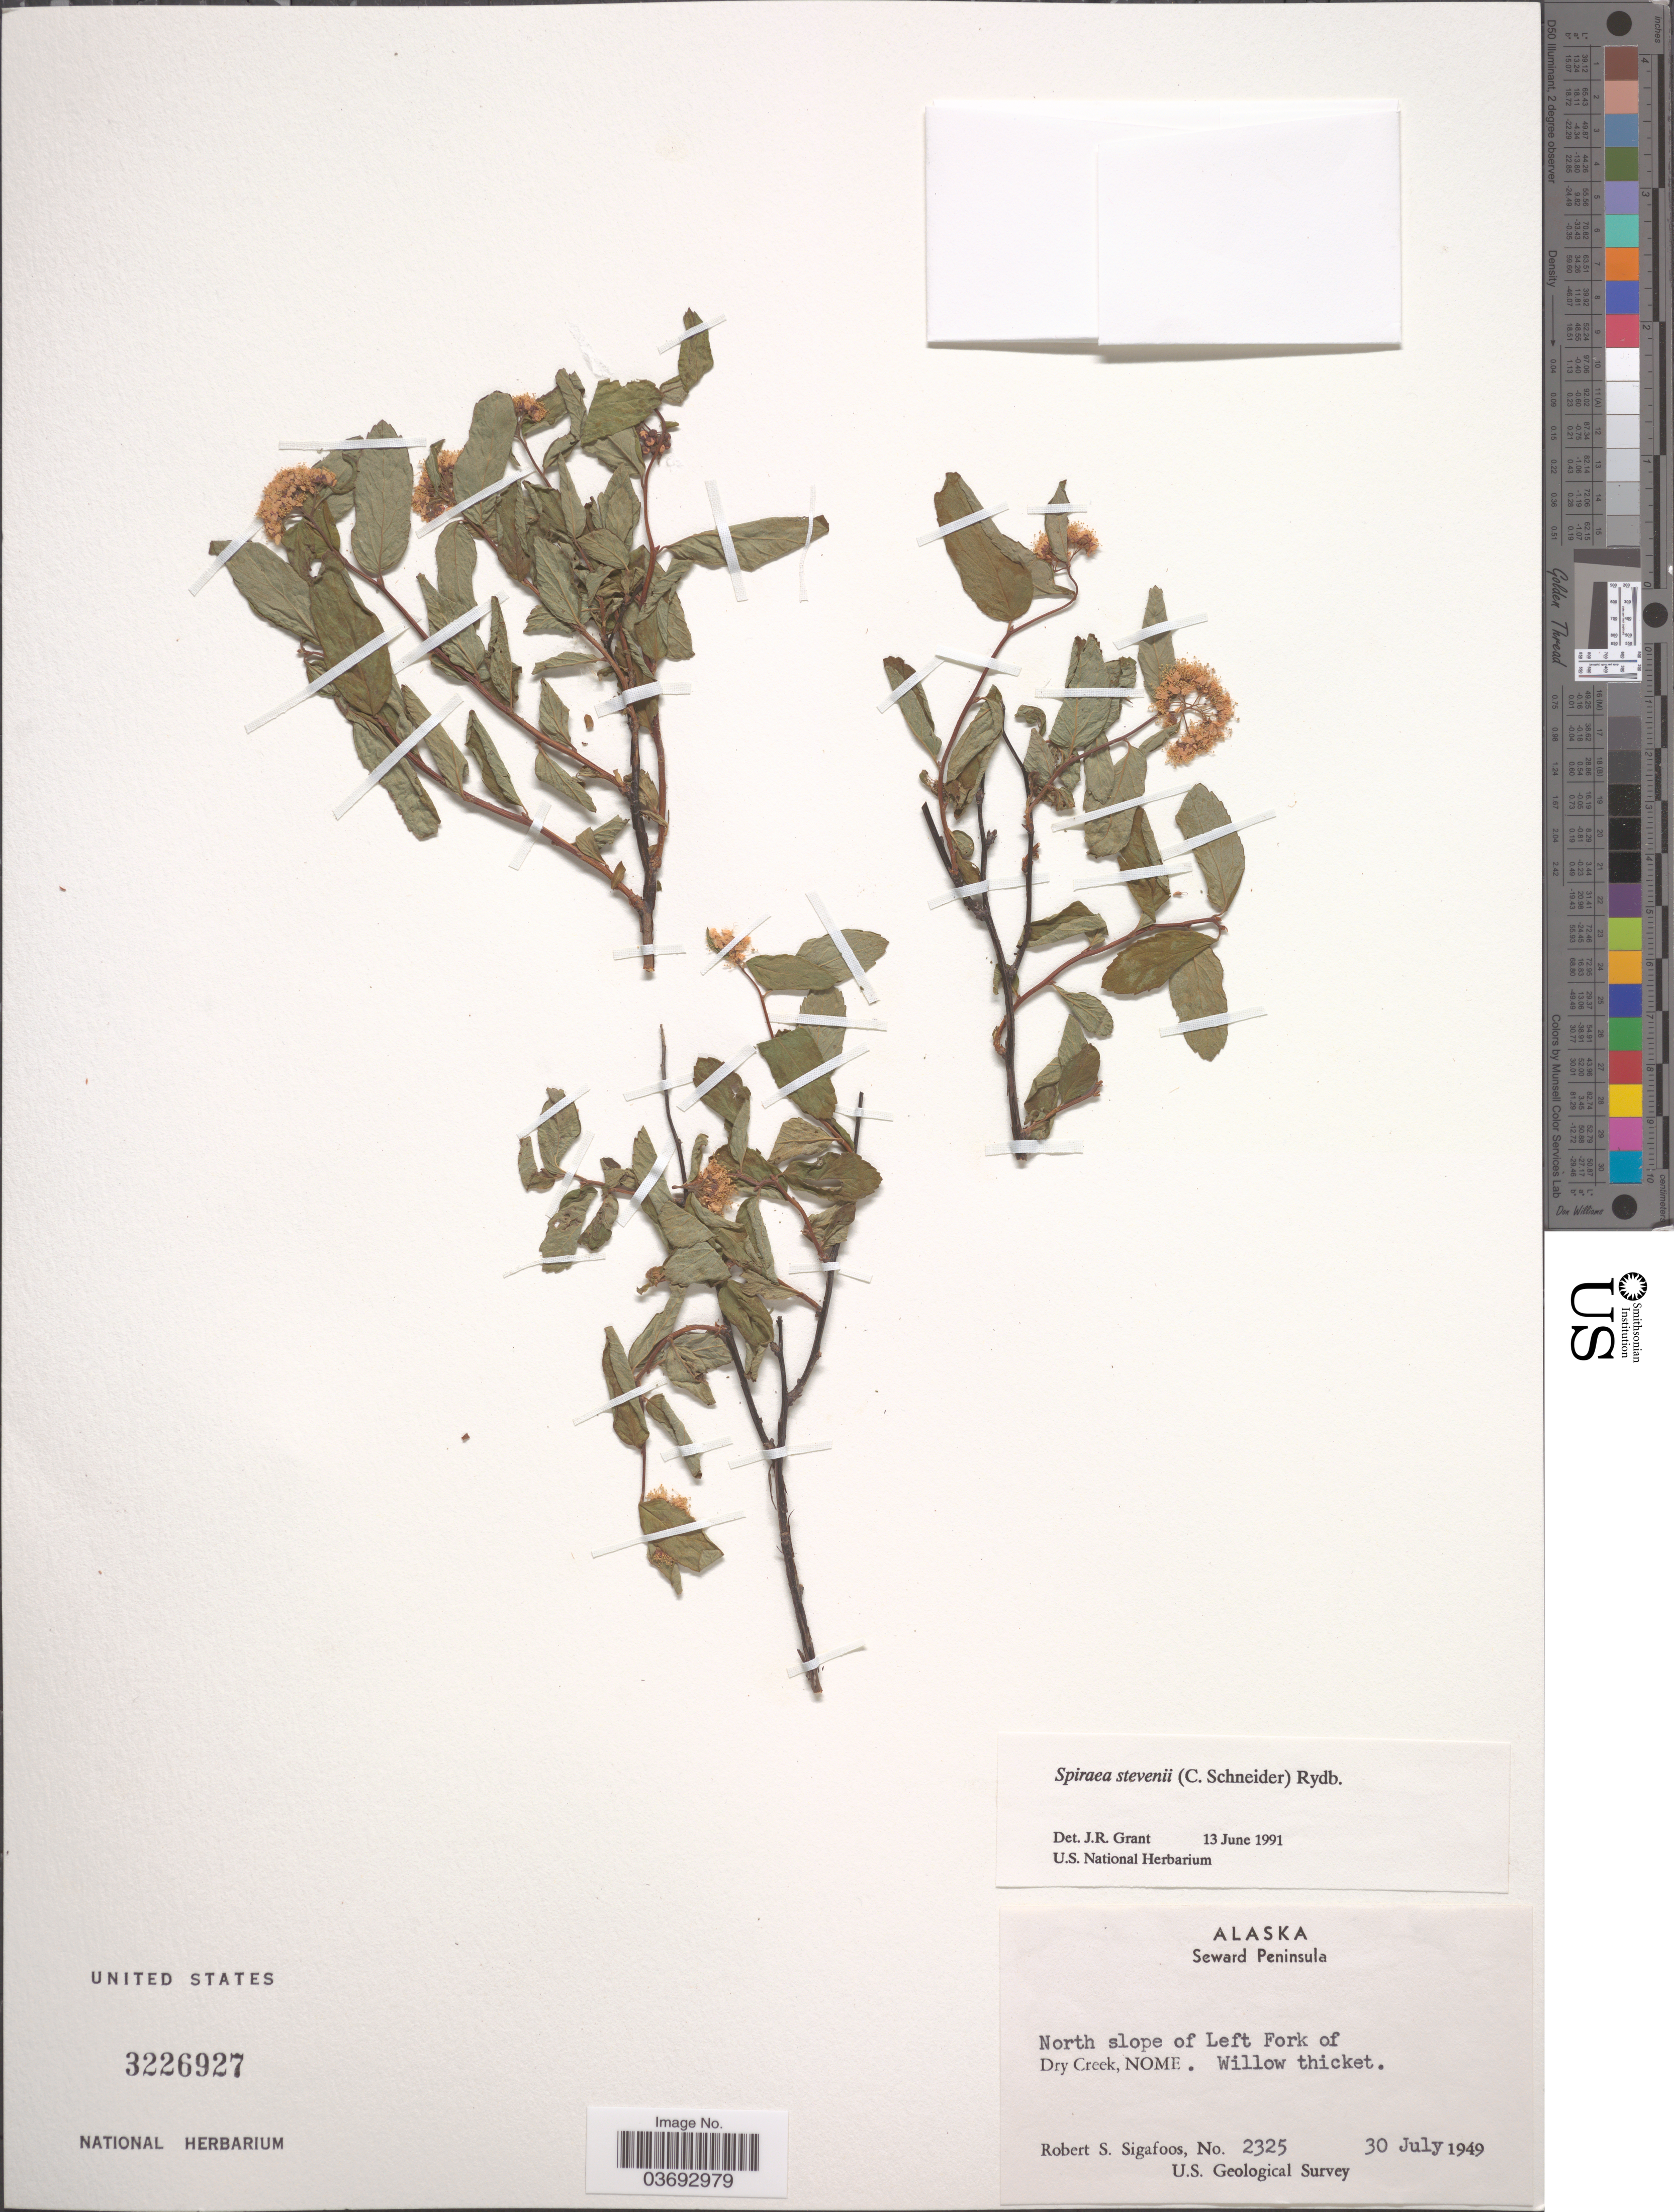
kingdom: Plantae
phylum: Tracheophyta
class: Magnoliopsida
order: Rosales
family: Rosaceae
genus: Spiraea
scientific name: Spiraea stevenii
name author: (C.K. Schneid.) Rydb.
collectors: R. Sigafoos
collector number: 2325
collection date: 1949-07-30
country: United States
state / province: Alaska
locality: Seward Peninsula. North slope of Left Fork of Dry Creek, Nome. Willow thicket.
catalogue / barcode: US 3226927